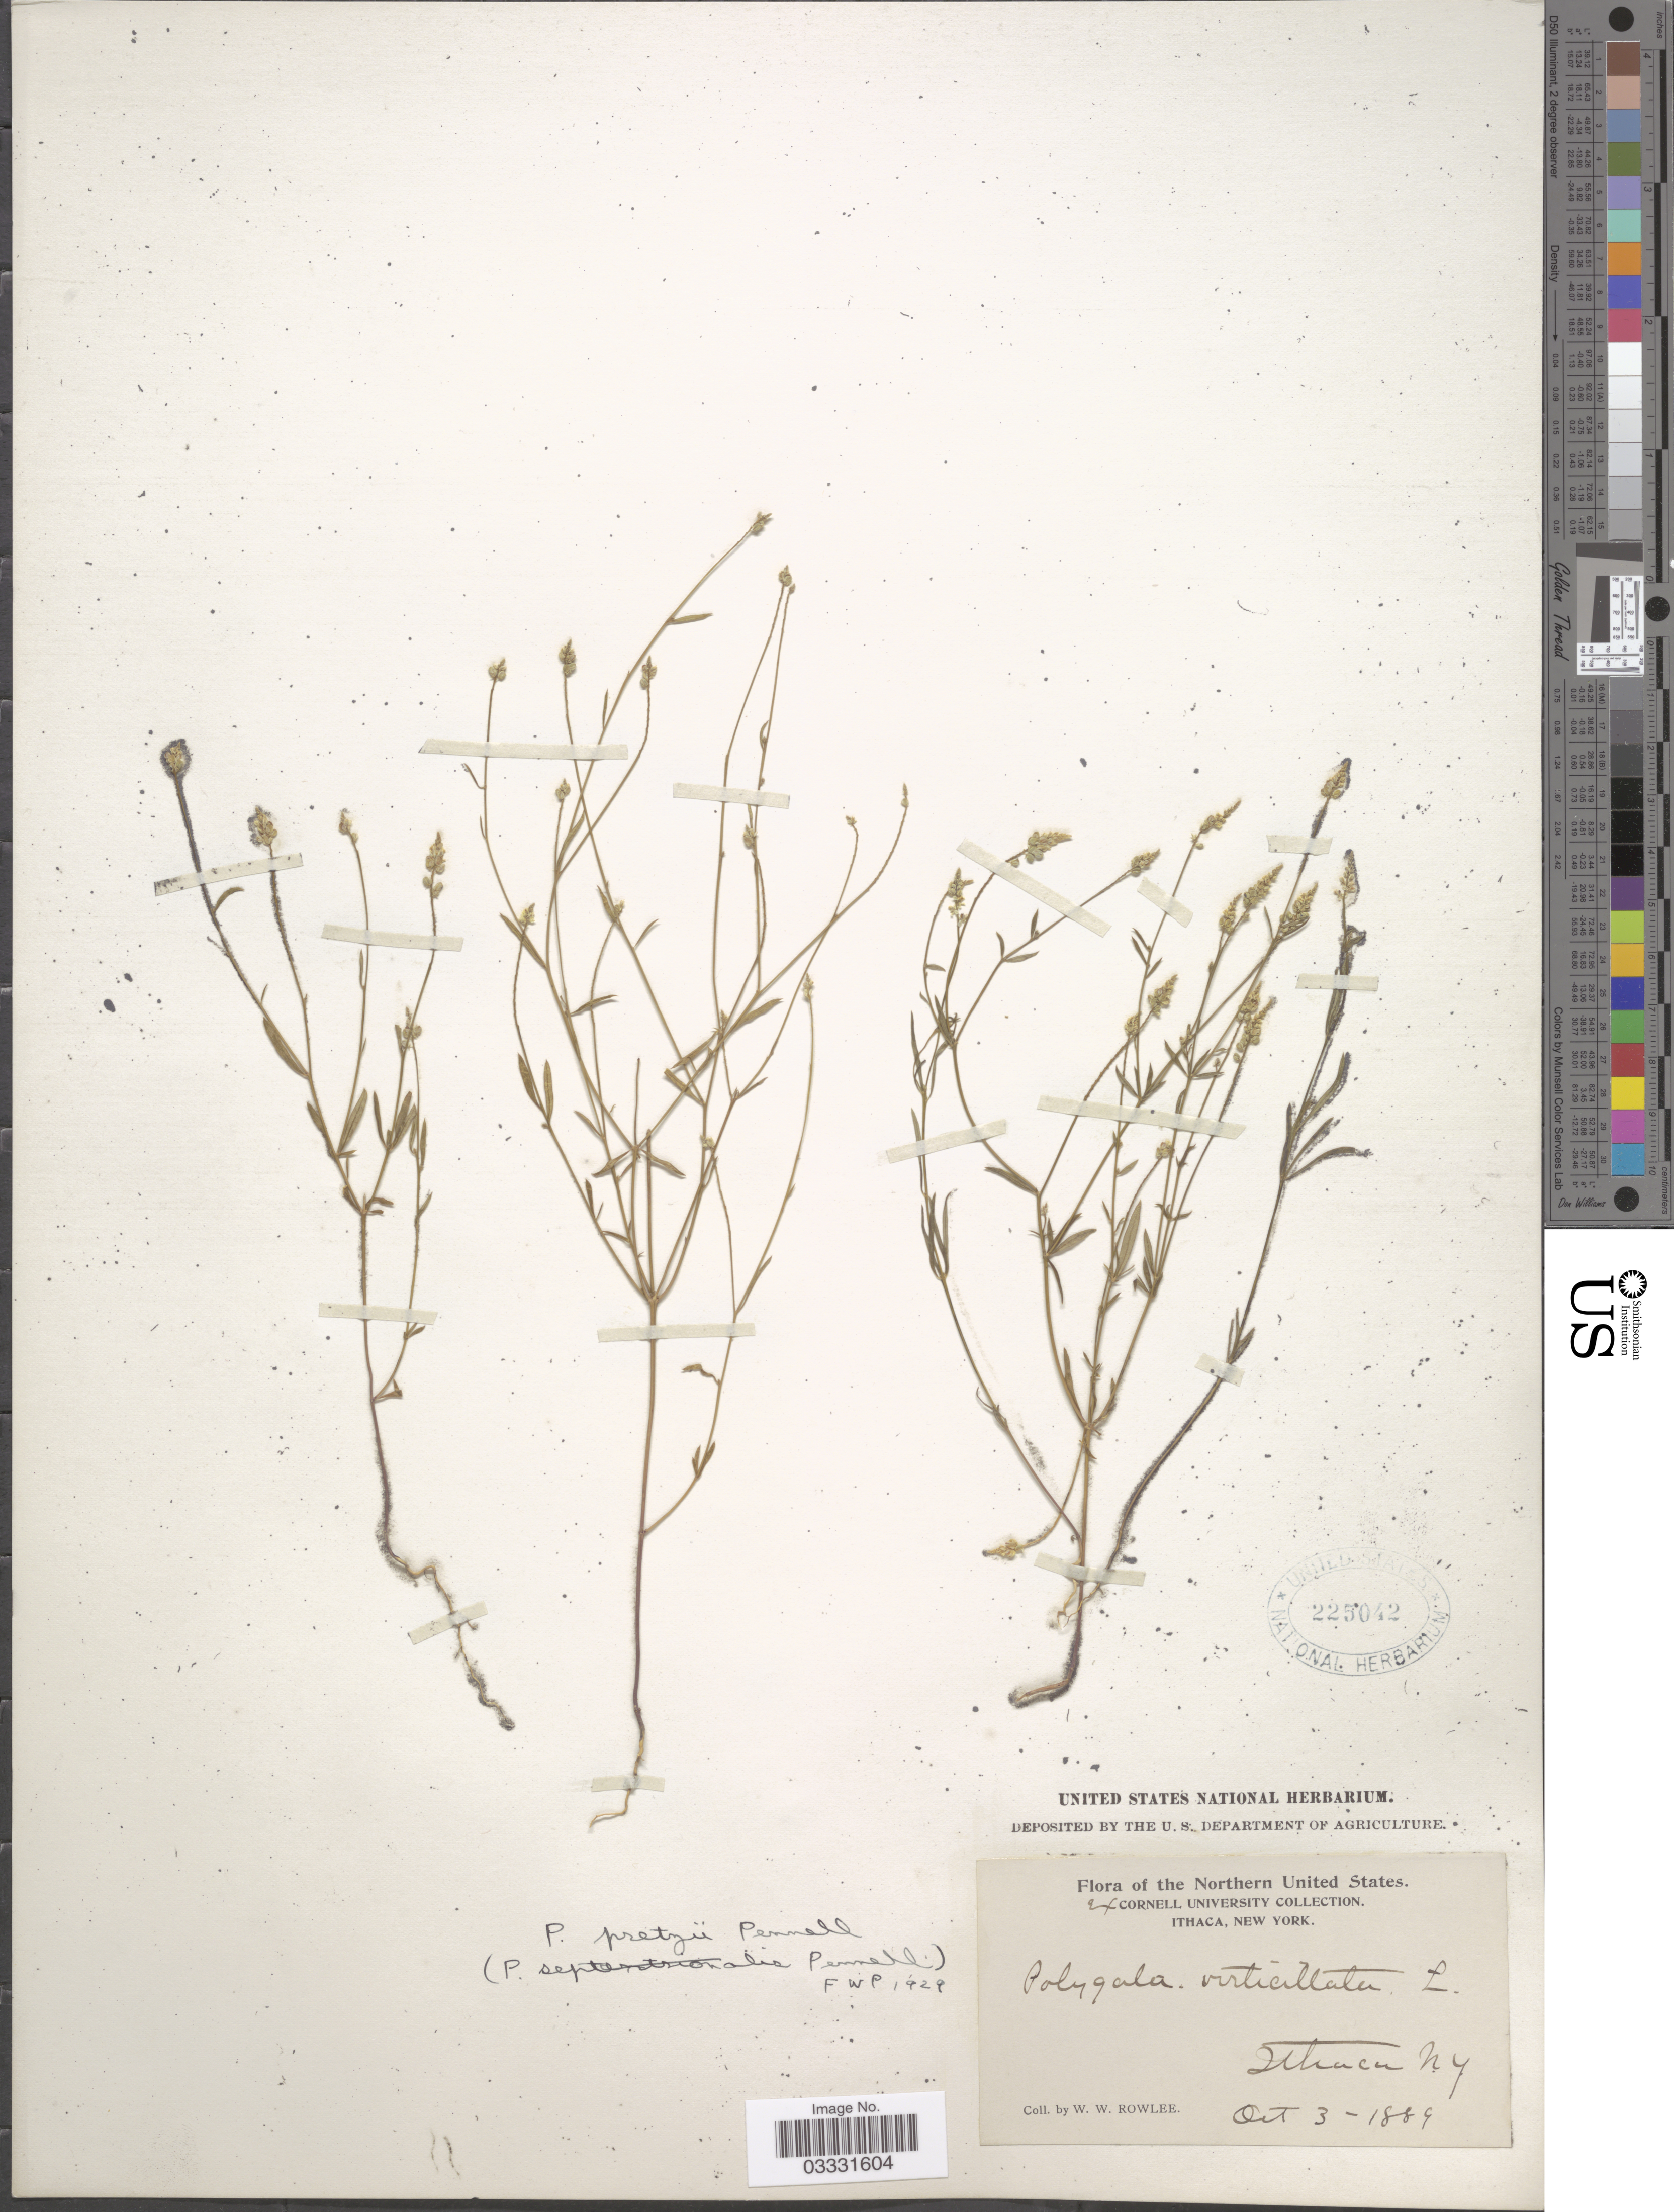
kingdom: Plantae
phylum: Tracheophyta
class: Magnoliopsida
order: Fabales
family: Polygalaceae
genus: Polygala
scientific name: Polygala pretzii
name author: Pennell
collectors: W. W. Rowlee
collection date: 1889-10-03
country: United States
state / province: New York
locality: Northern United States. Ithaca.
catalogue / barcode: US 225042